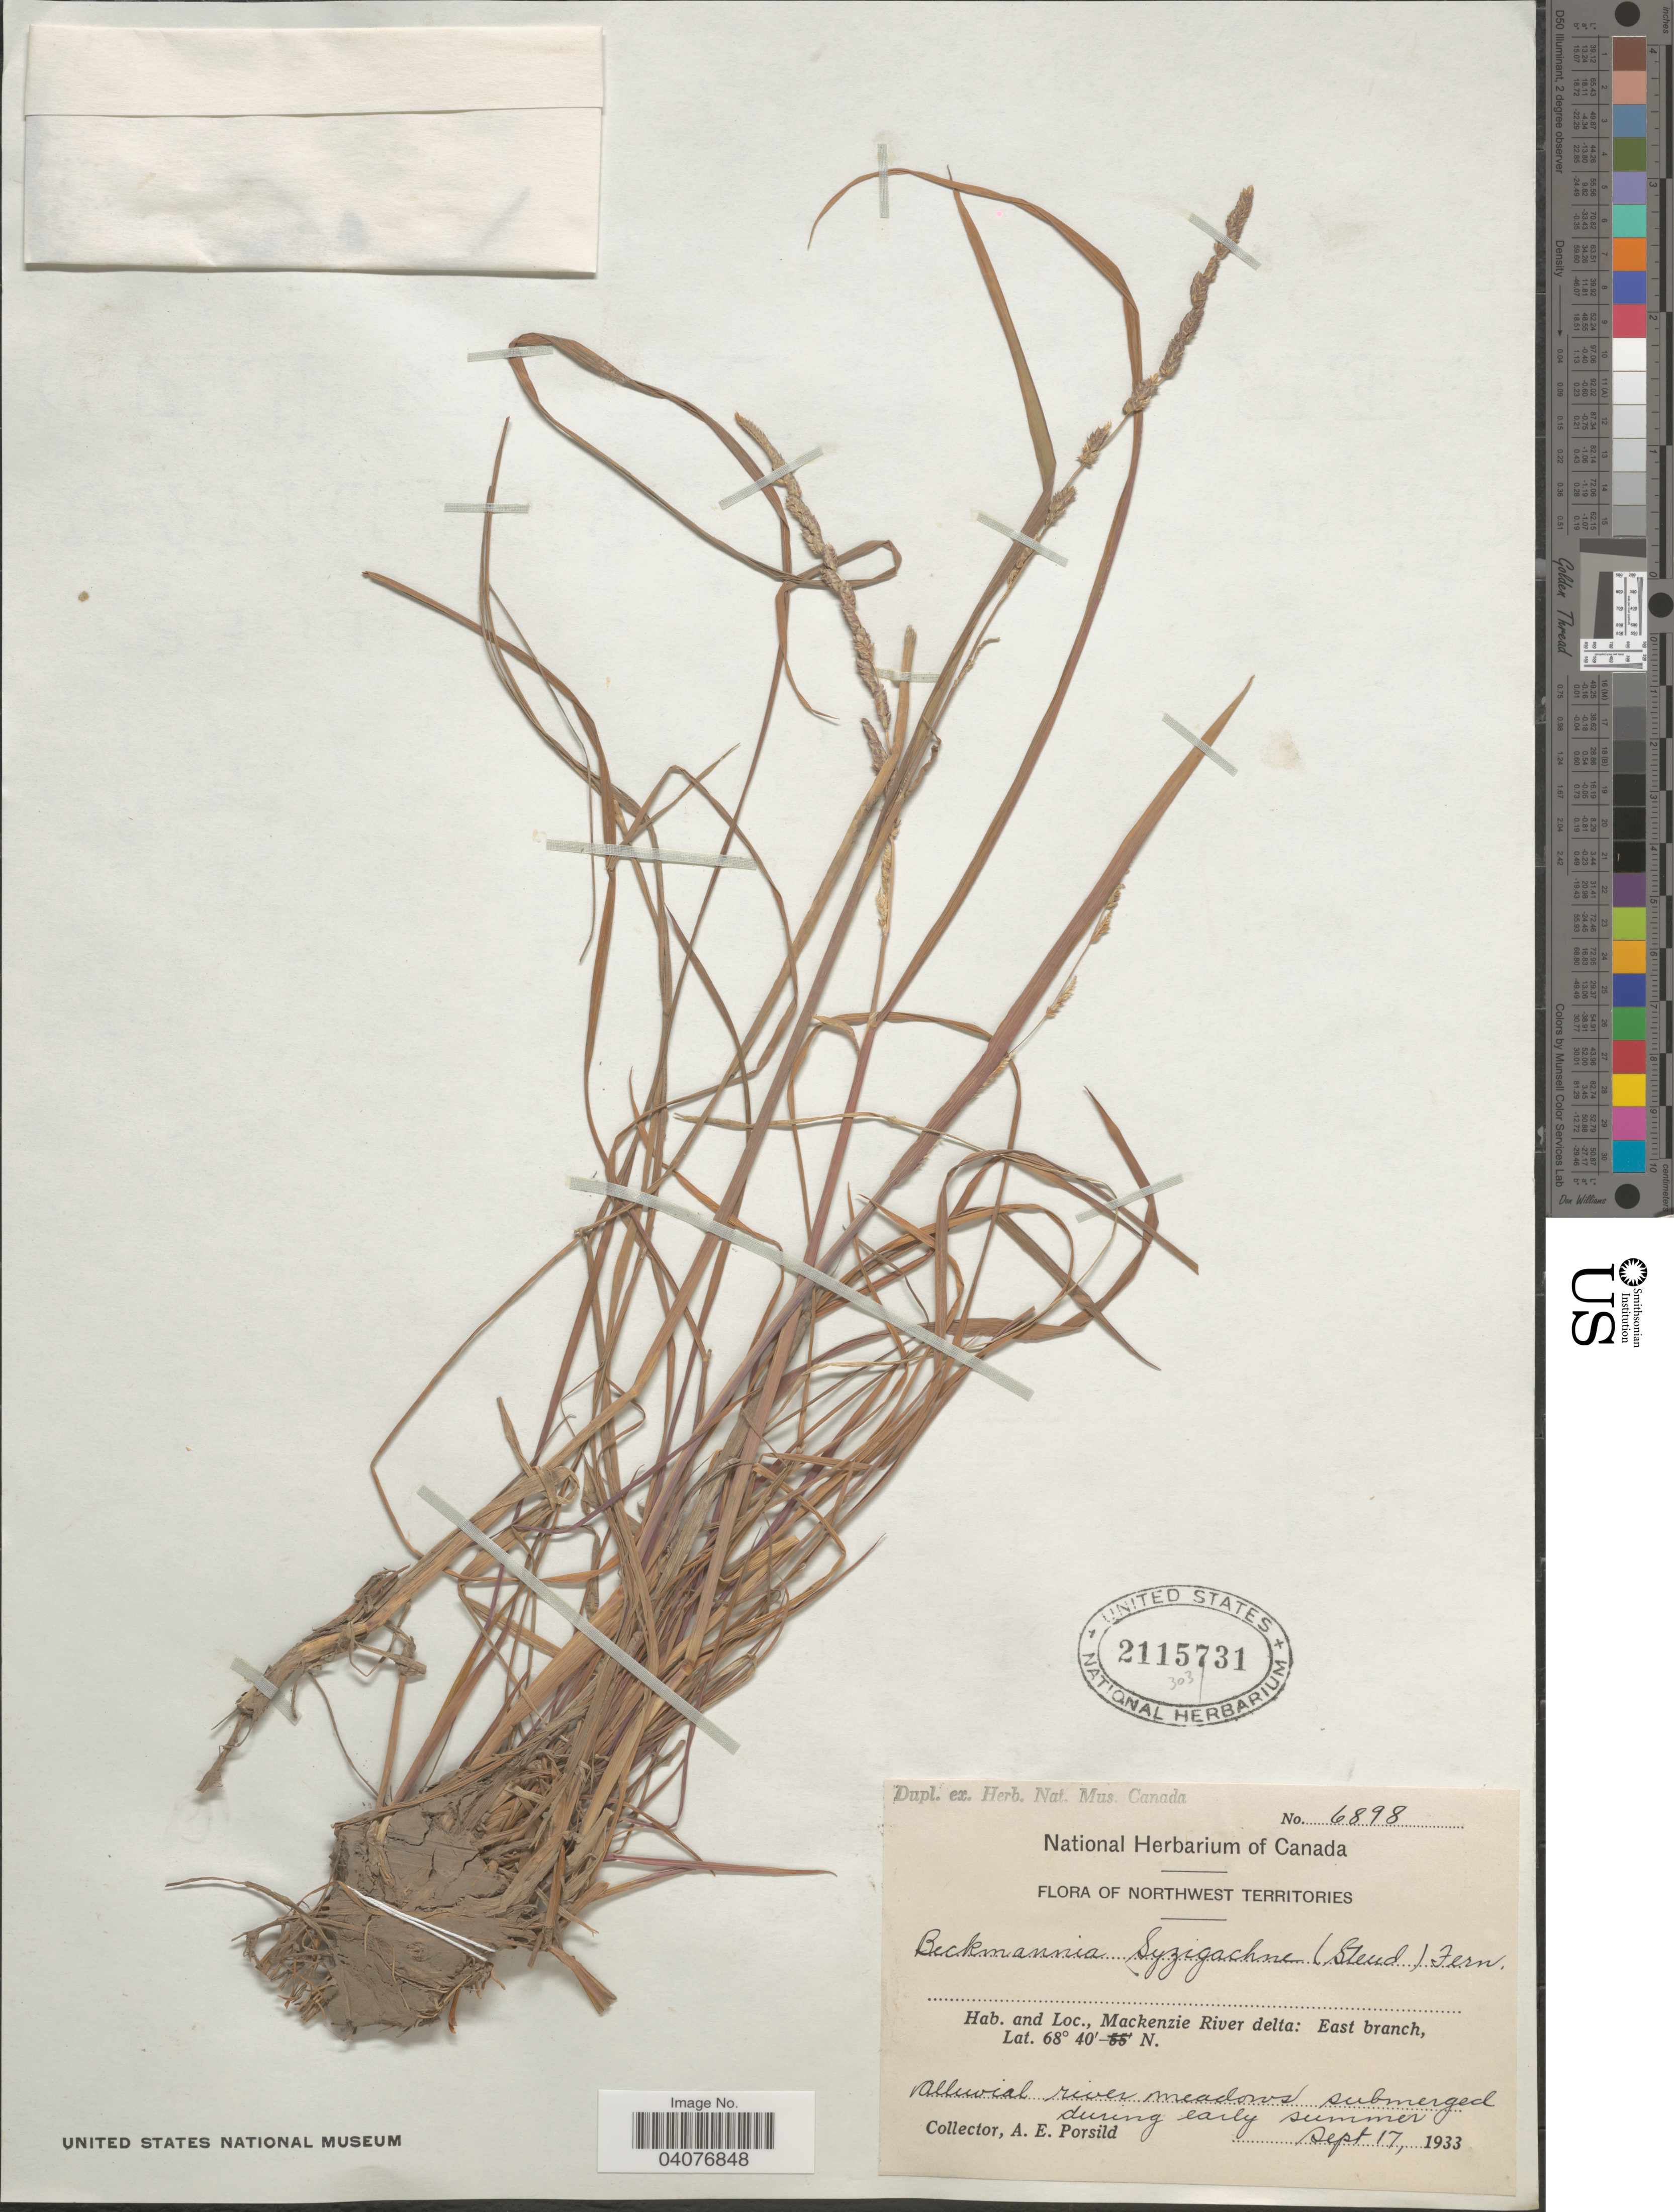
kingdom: Plantae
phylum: Tracheophyta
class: Liliopsida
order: Poales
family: Poaceae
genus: Beckmannia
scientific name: Beckmannia syzigachne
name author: (Steud.) Fernald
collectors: A. E. Porsild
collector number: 6898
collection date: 1933-09-17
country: Canada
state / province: Northwest Territories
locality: Mackenzie River delta: East branch.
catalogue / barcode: US 2115731